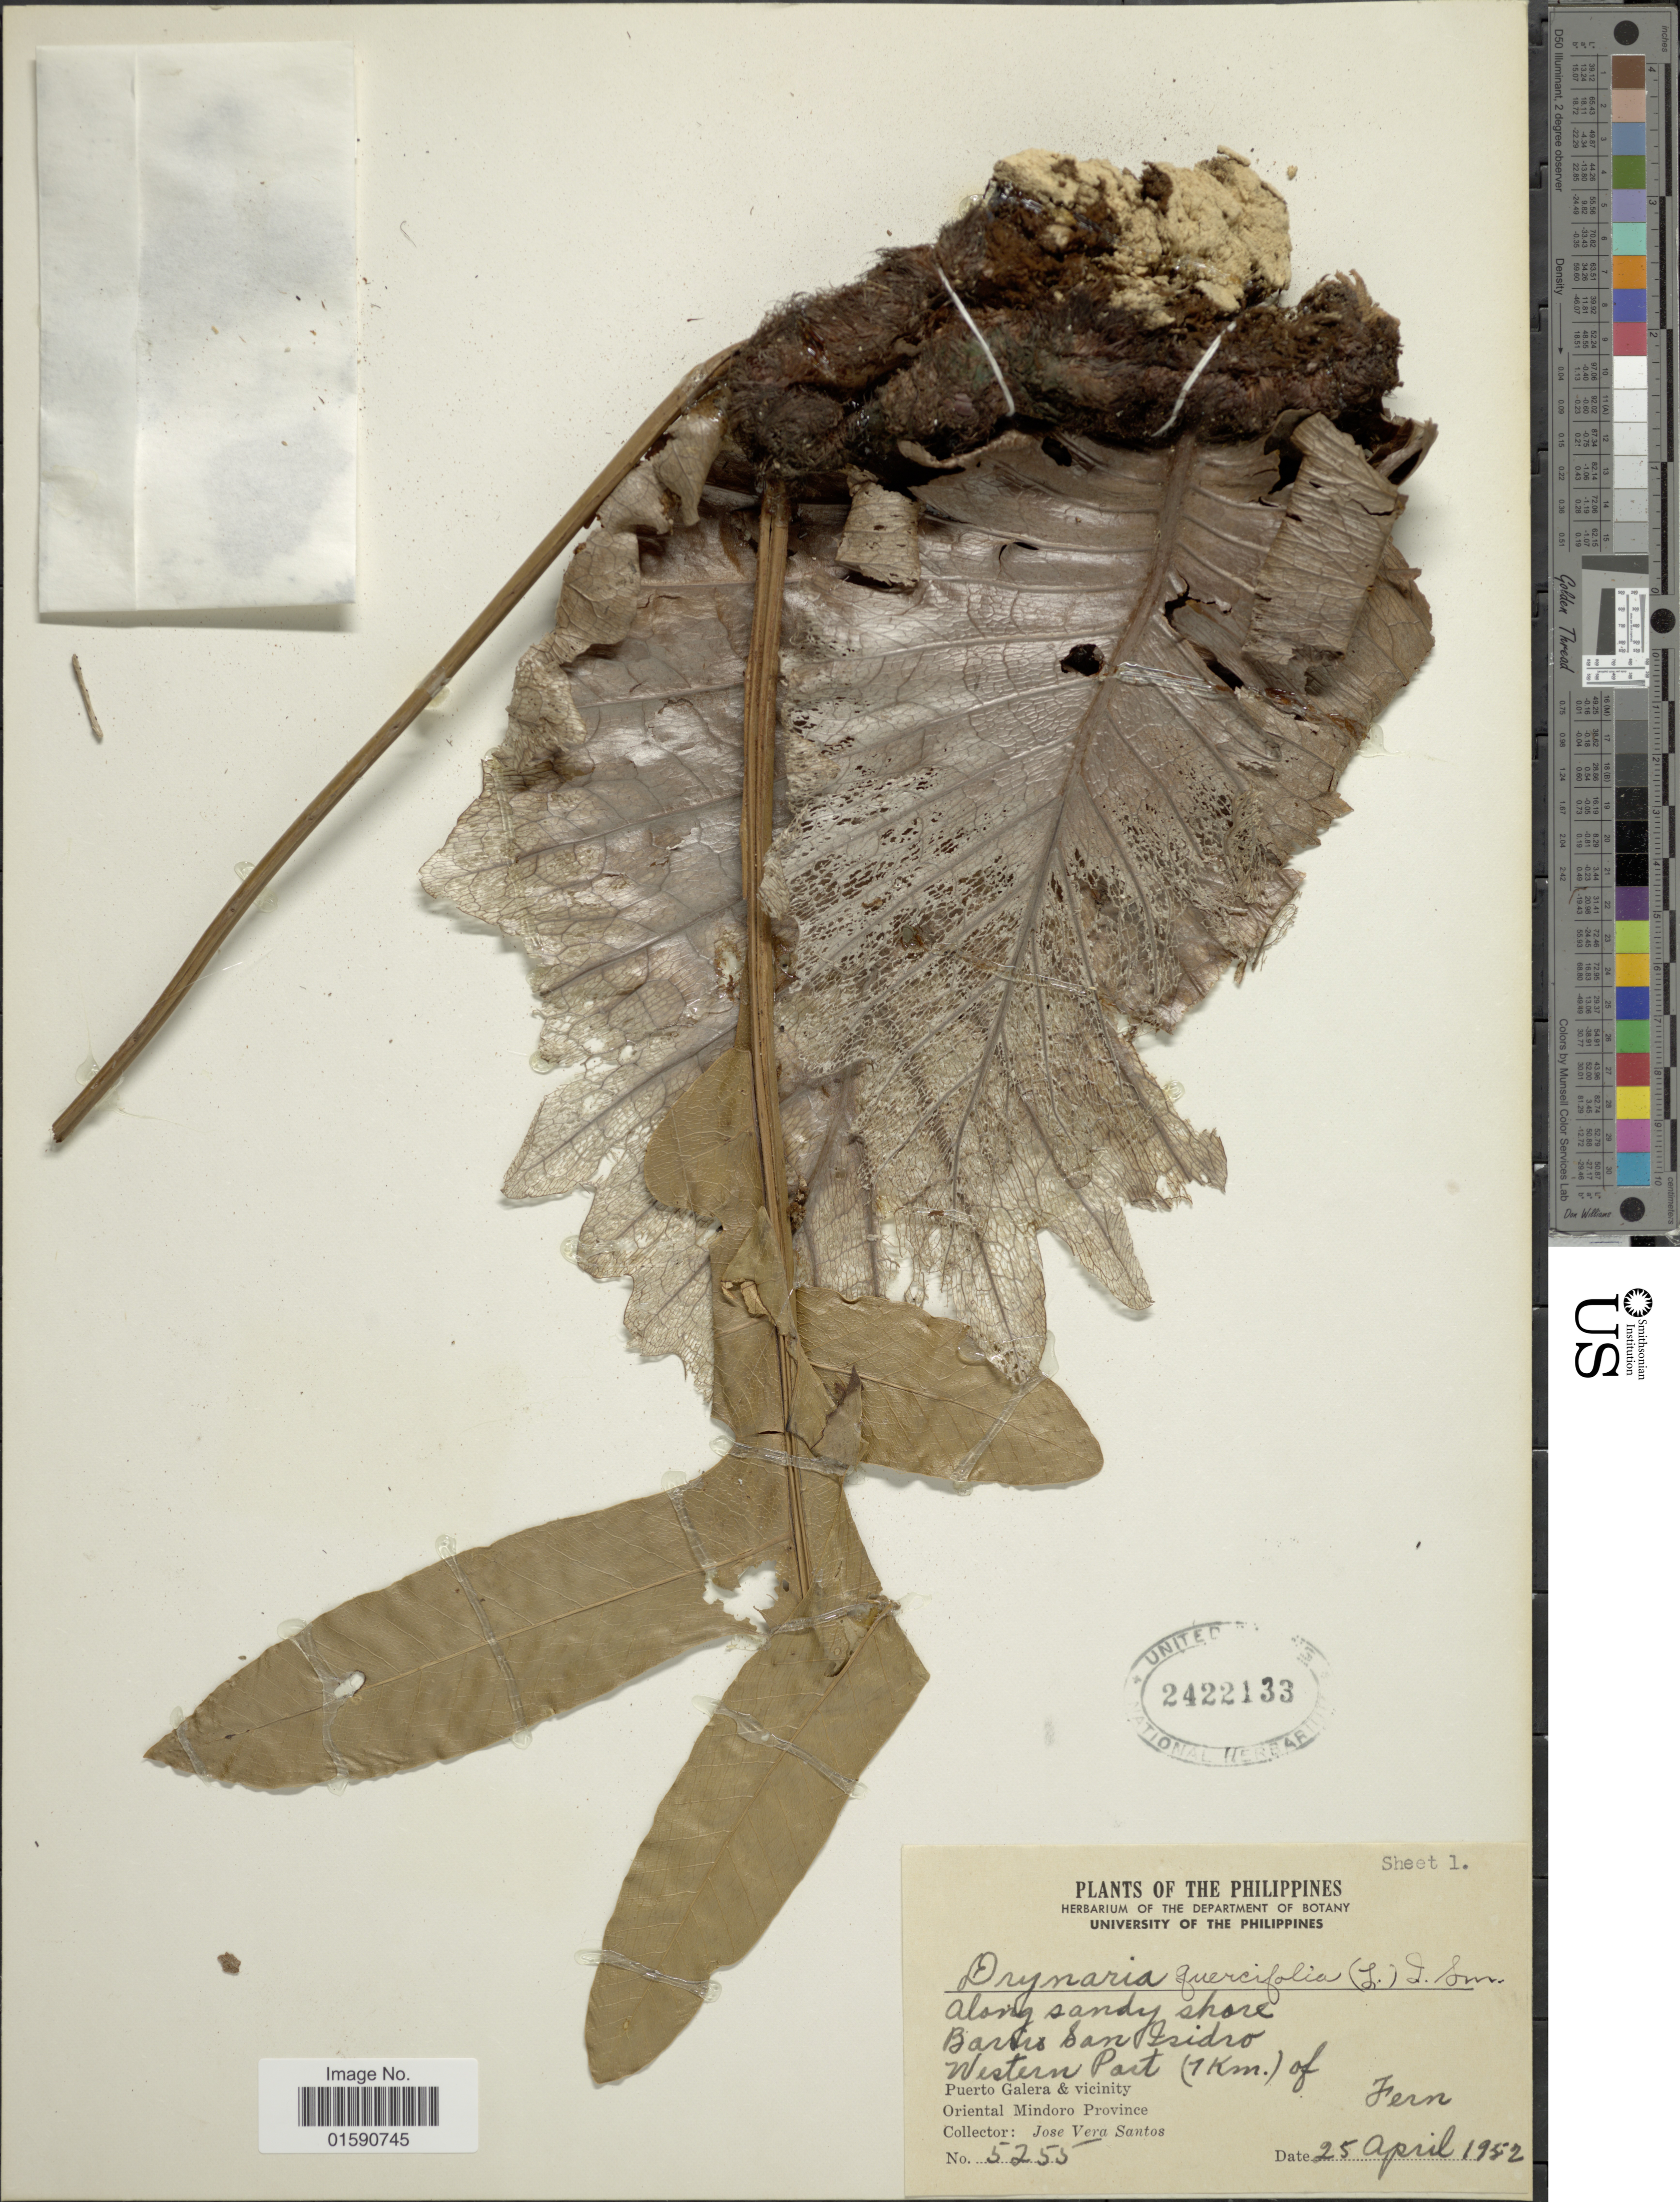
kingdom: Plantae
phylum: Tracheophyta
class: Polypodiopsida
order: Polypodiales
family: Polypodiaceae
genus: Drynaria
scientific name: Drynaria quercifolia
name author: (L.) J. Sm.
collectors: J. V. Santos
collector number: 5255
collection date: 1952-04-25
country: Philippines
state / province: Mimaropa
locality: Along sandy shore, barrio San Isidoro, Western Port (1km) of Pouerto Galera & vicinity, Oriental Mindoro Province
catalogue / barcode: US 2422133